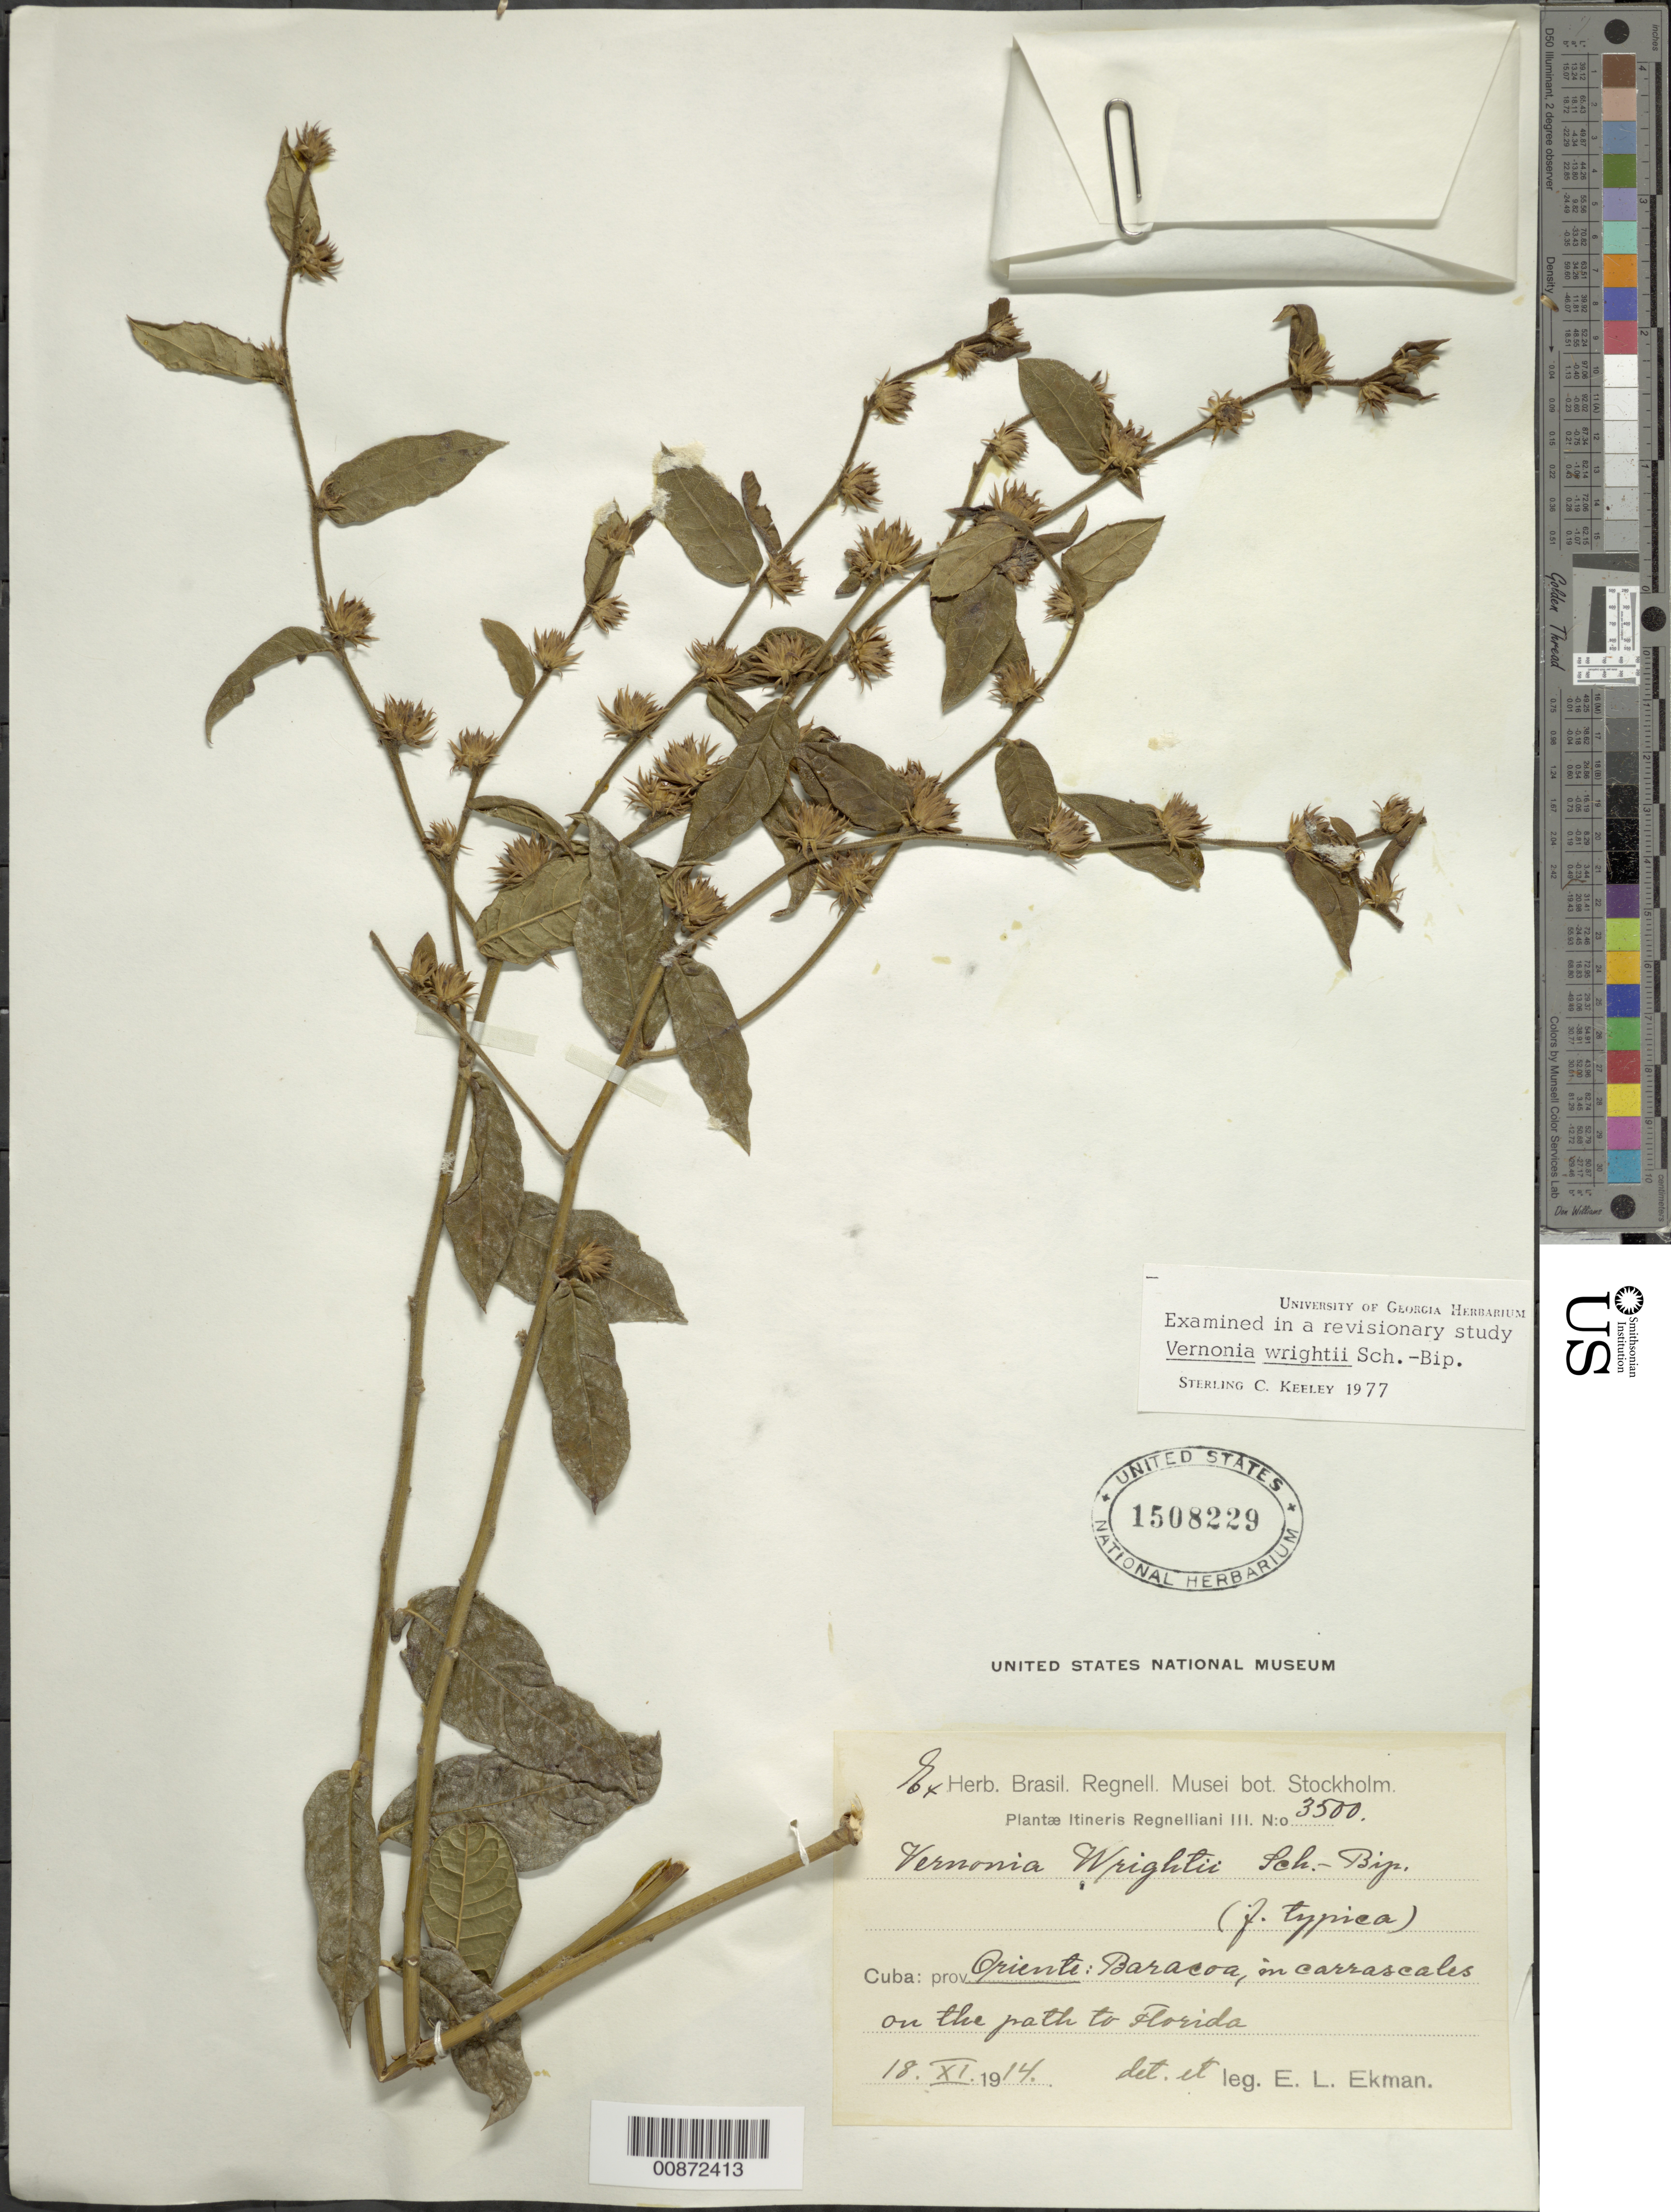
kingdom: Plantae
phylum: Tracheophyta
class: Magnoliopsida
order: Asterales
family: Asteraceae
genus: Lepidaploa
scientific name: Lepidaploa wrightii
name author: (Sch. Bip.) H. Rob.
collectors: E. L. Ekman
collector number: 3500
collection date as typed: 18 Nov 1914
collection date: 1914-11-18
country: Cuba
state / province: Oriente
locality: Baracoa, on path to Florida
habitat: In carrascales, along path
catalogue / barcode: US 1508229